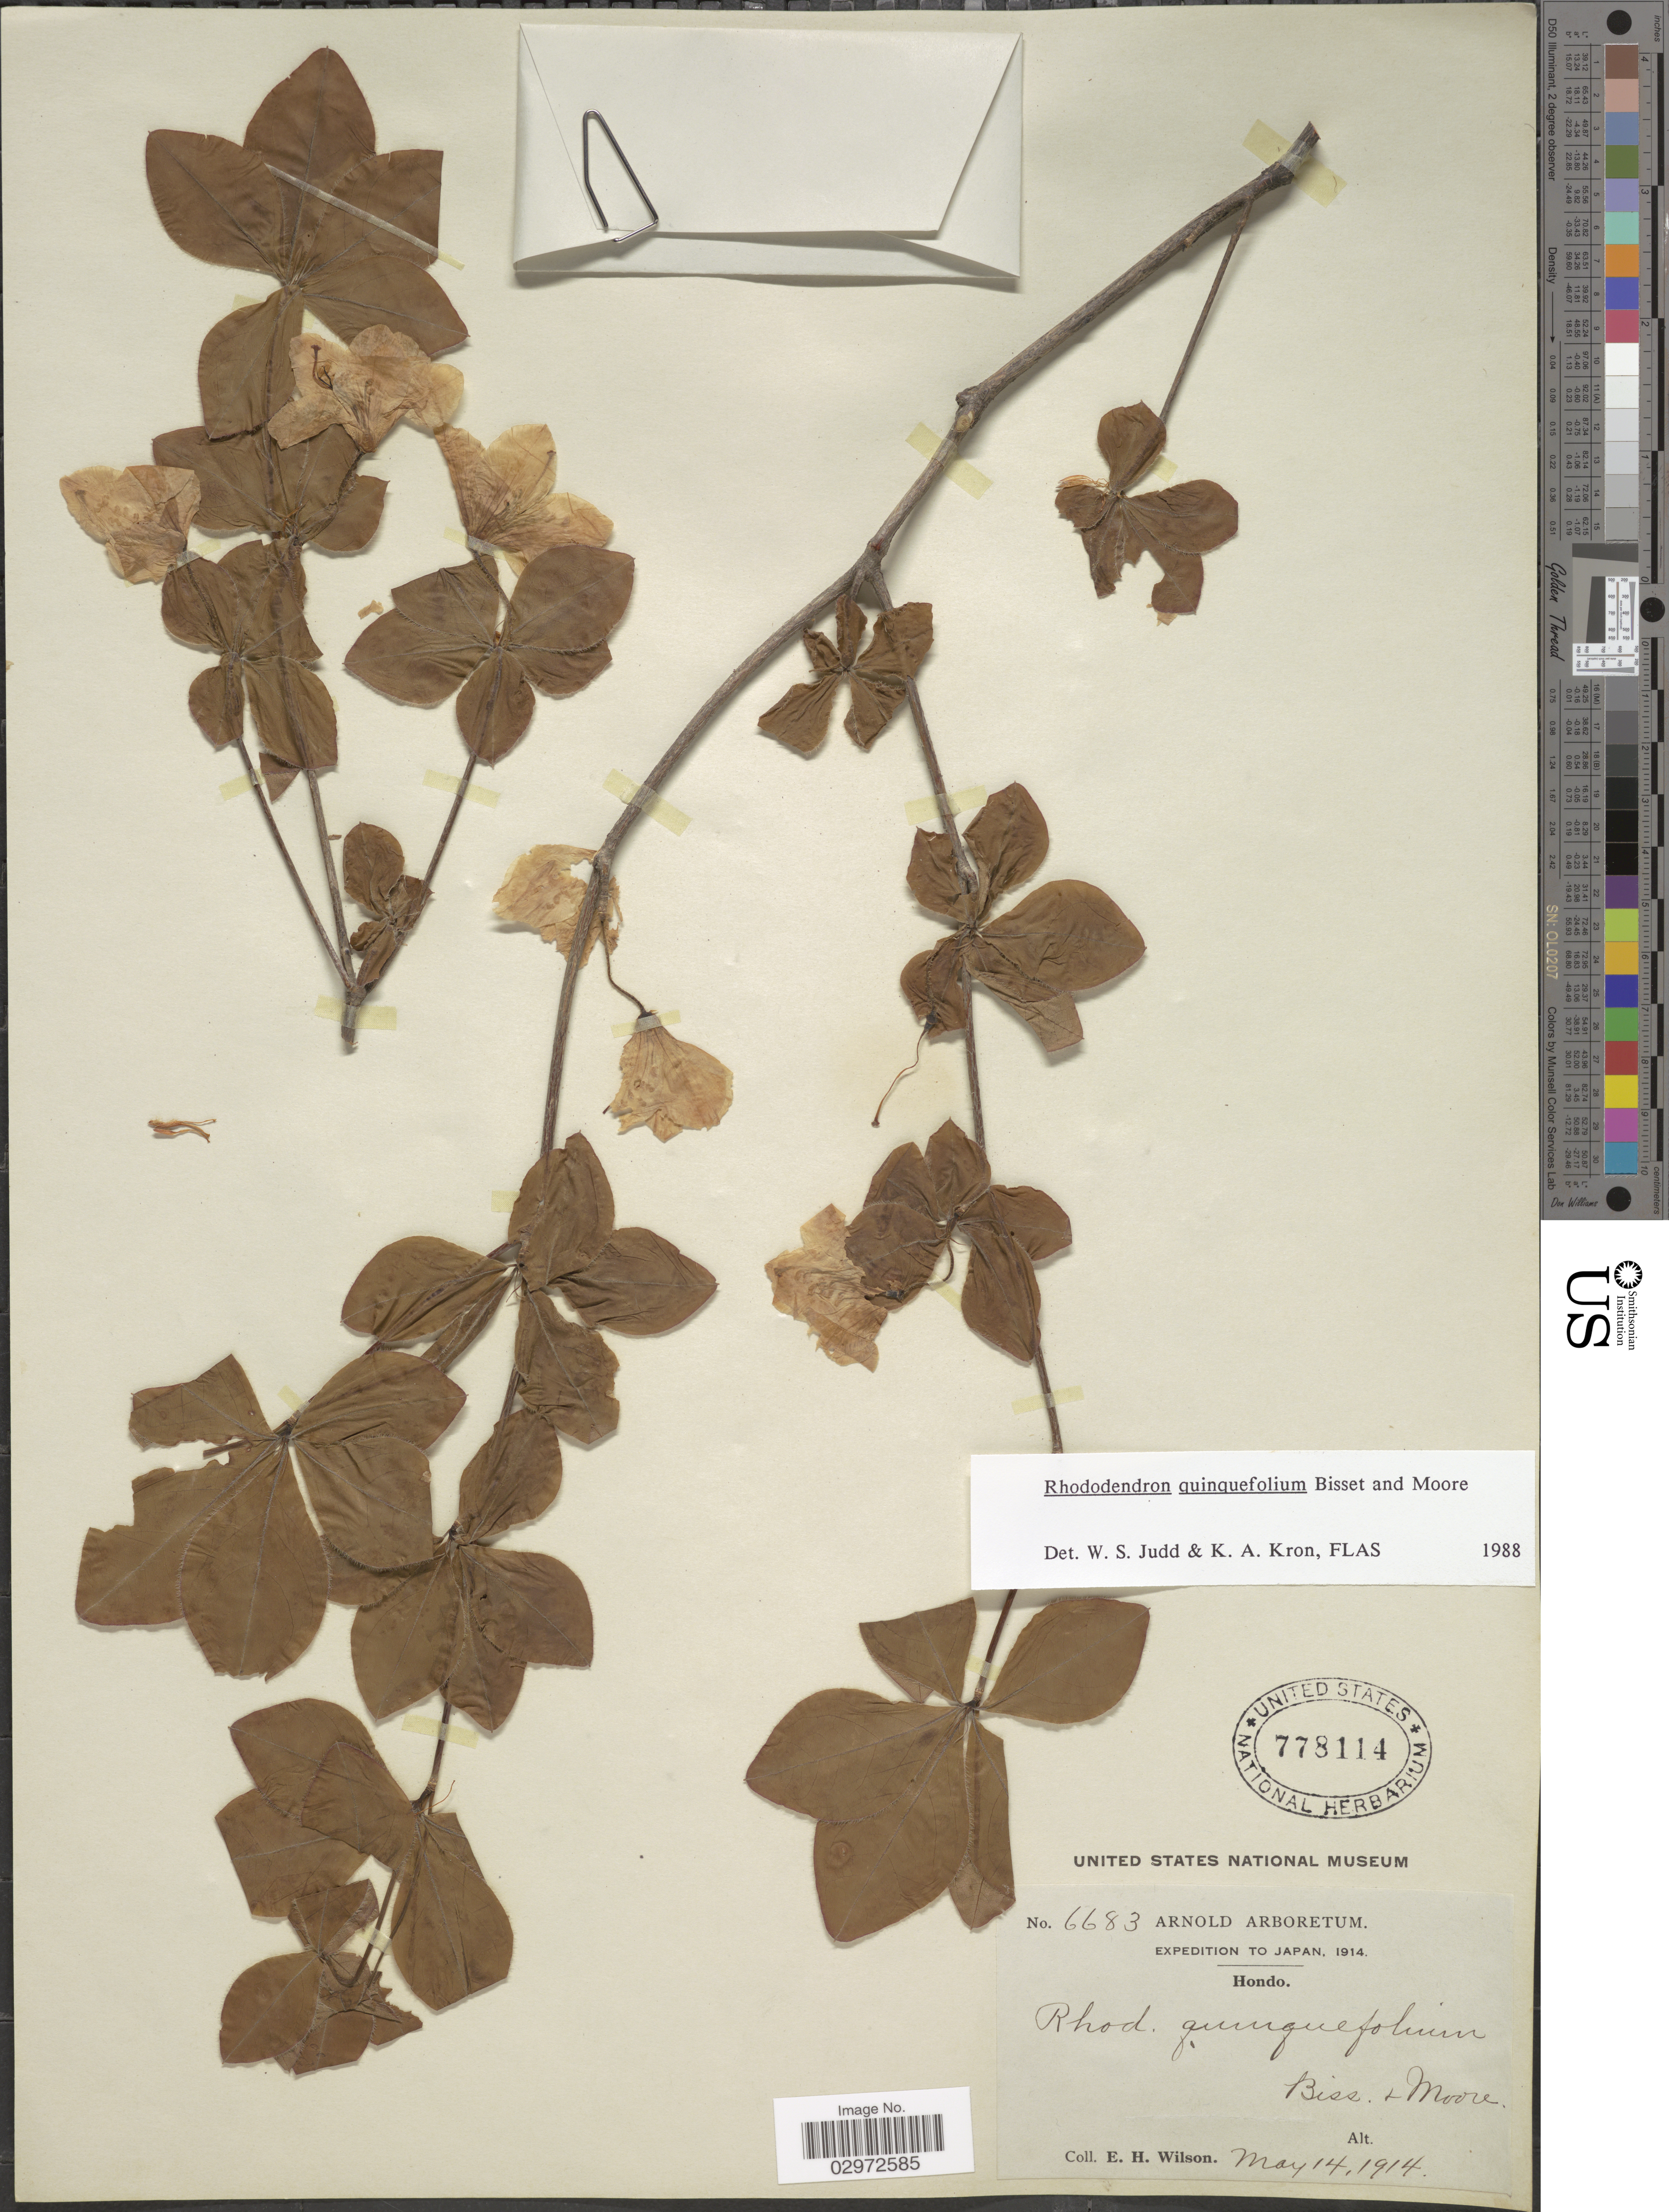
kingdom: Plantae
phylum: Tracheophyta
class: Magnoliopsida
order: Ericales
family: Ericaceae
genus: Rhododendron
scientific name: Rhododendron quinquefolium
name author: Bisset & S. Moore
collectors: E. Wilson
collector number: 6683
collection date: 1914-05-14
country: Japan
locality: Hondo.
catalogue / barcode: US 778114